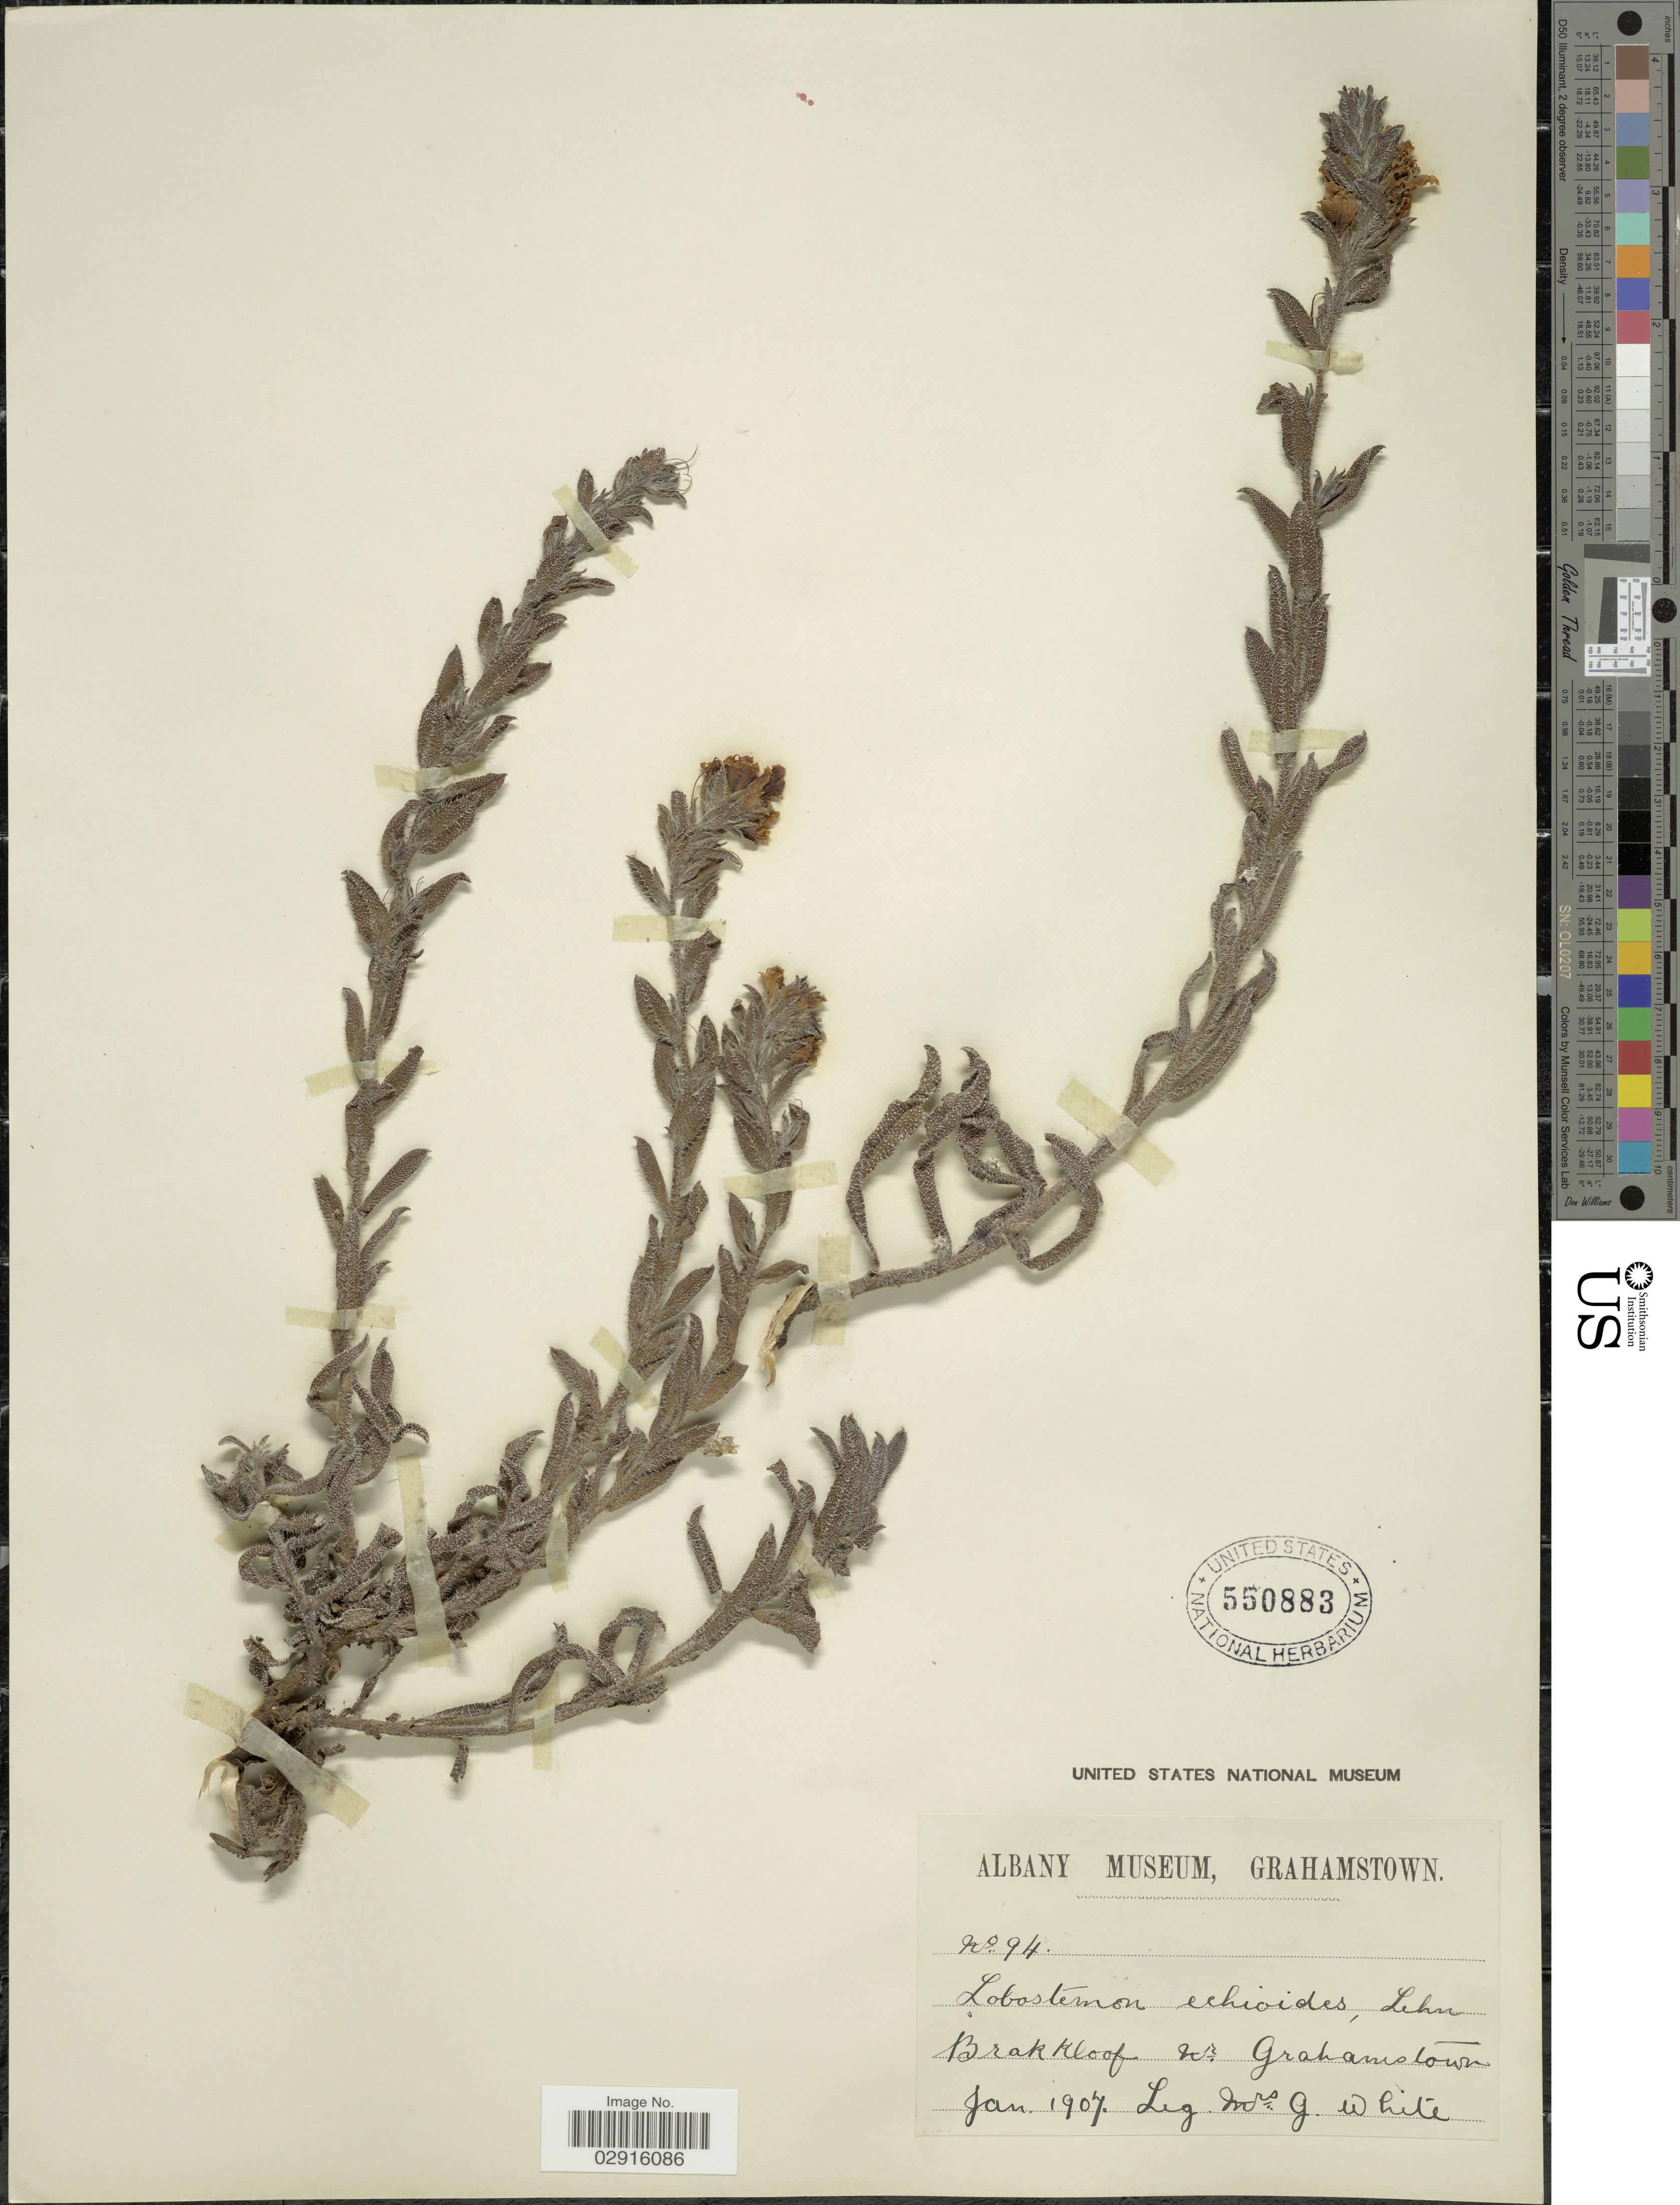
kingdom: Plantae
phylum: Tracheophyta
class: Magnoliopsida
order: Boraginales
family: Boraginaceae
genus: Lobostemon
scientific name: Lobostemon echioides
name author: Lehm.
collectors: G. White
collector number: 94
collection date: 1907-01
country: South Africa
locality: Brakkloof nr Grahamstown.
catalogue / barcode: US 550883